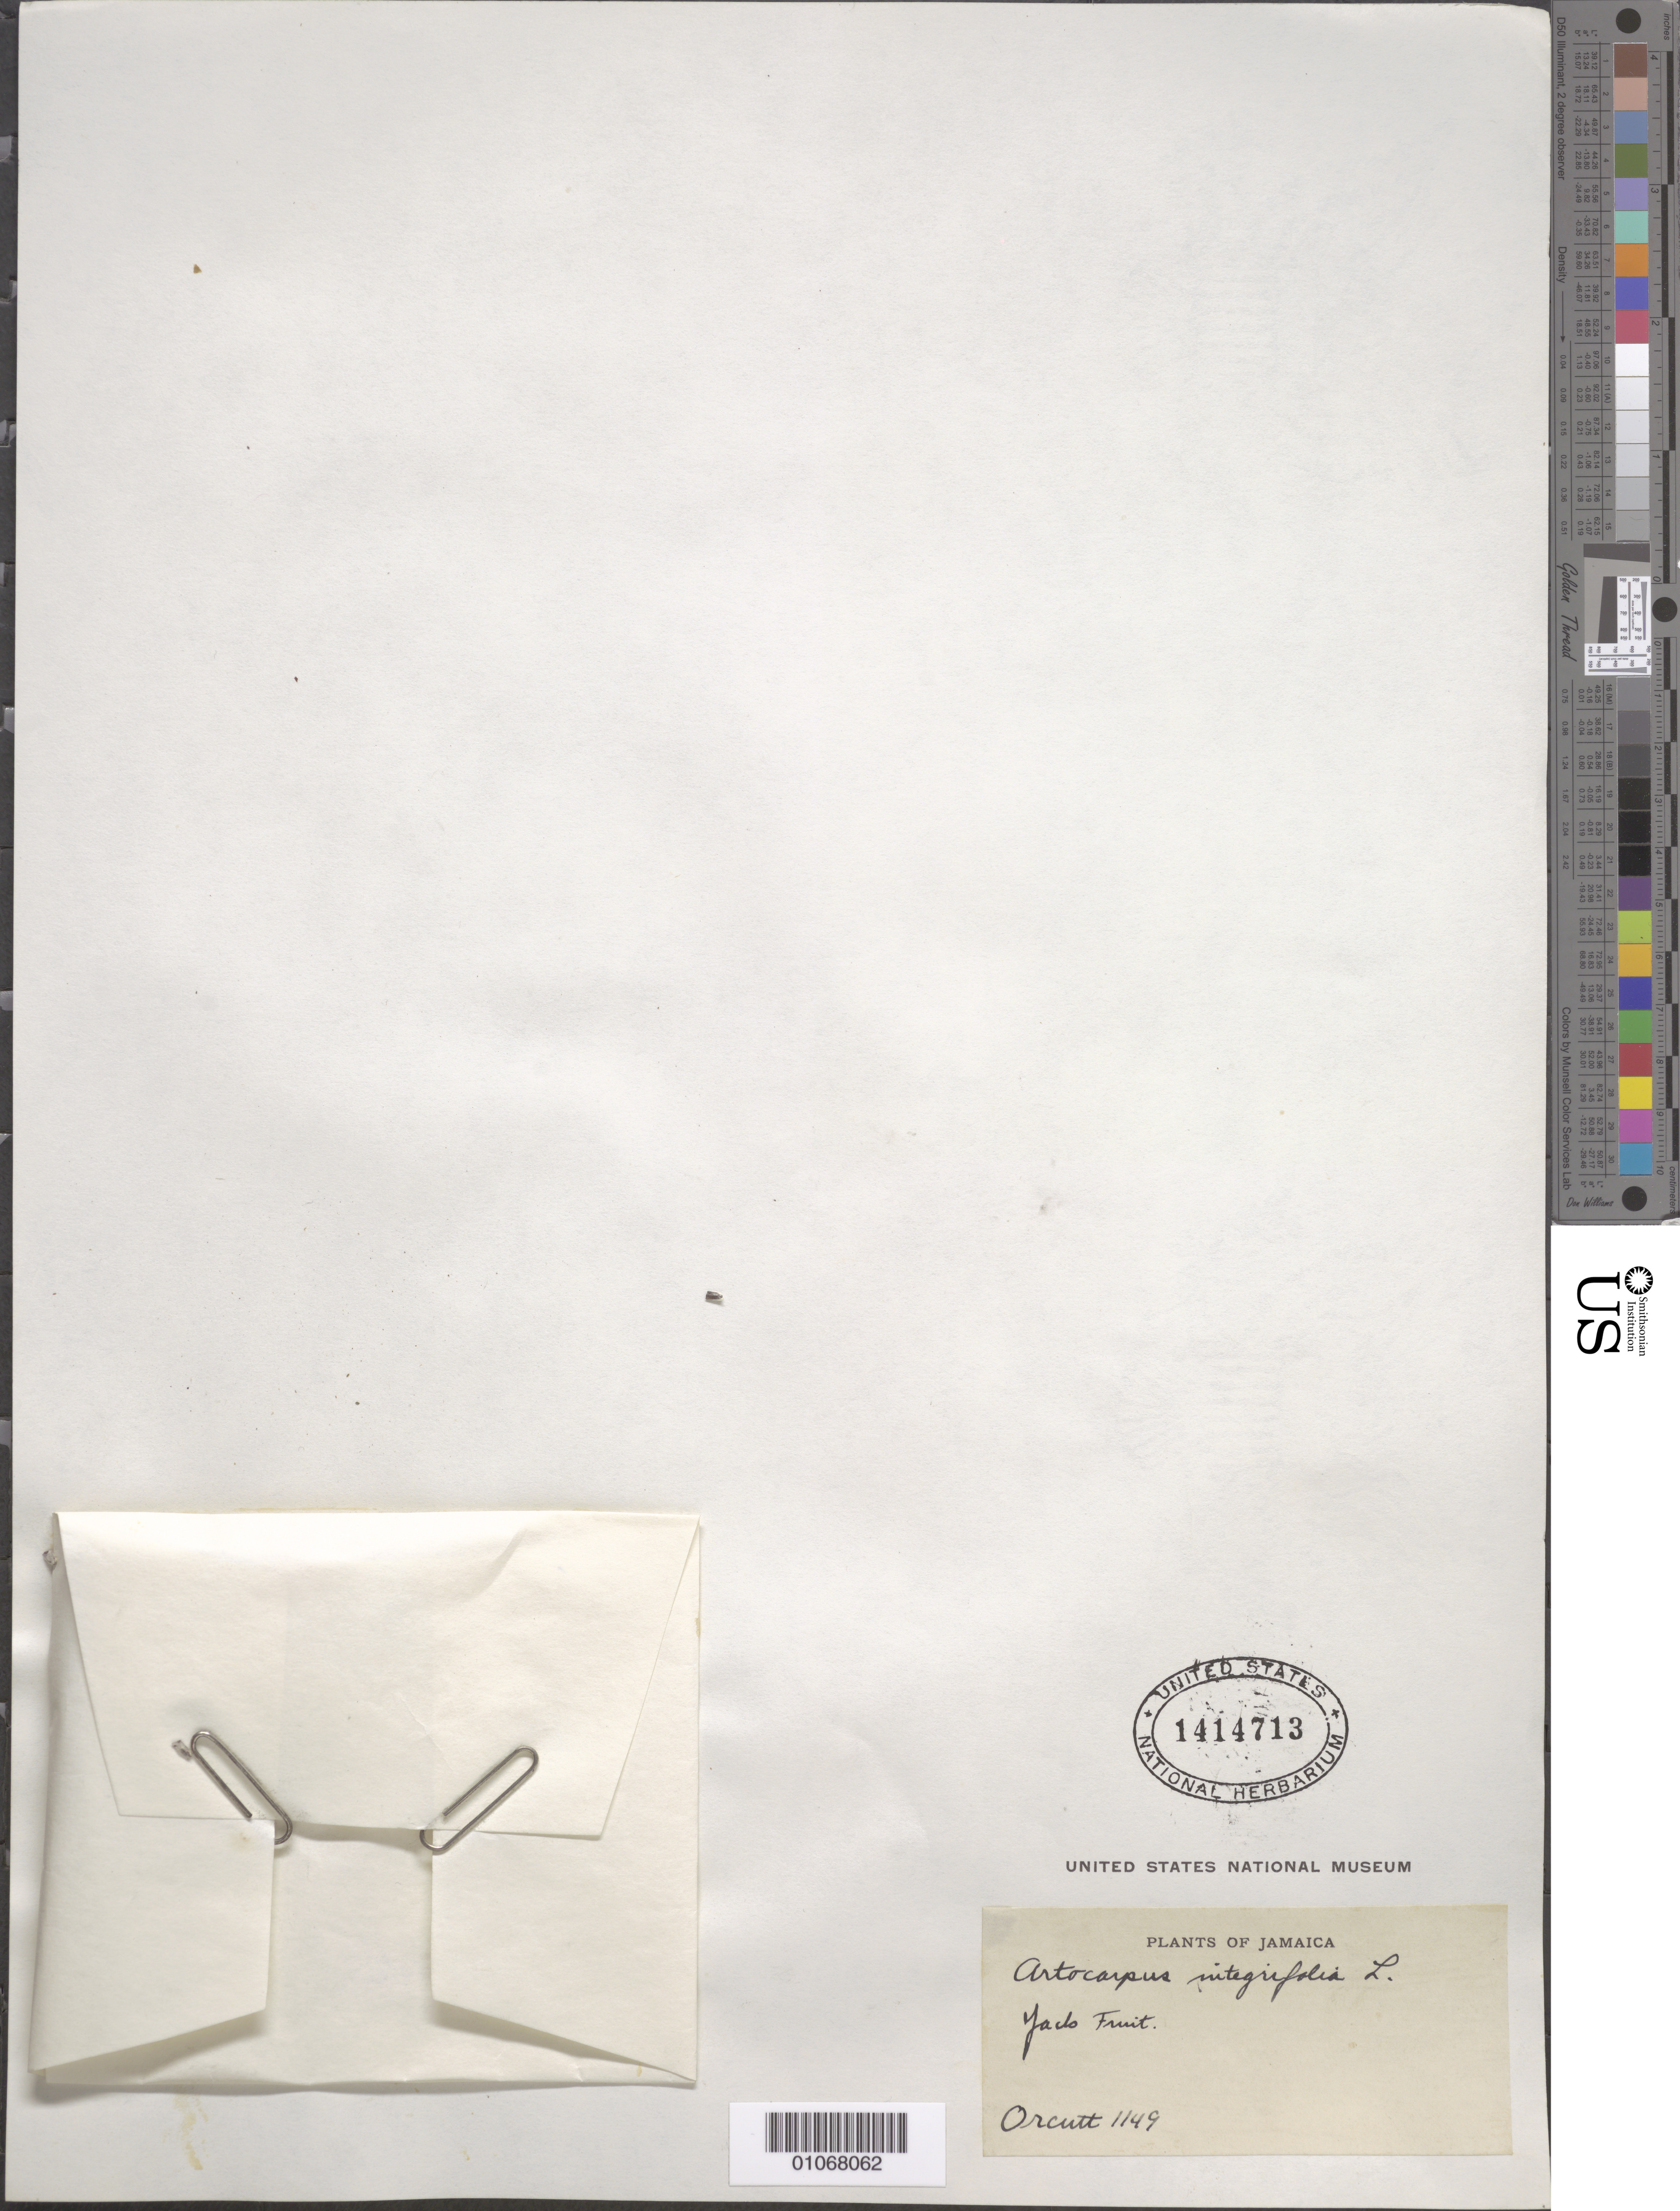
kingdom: Plantae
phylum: Tracheophyta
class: Magnoliopsida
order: Rosales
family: Moraceae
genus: Artocarpus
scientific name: Artocarpus heterophyllus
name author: Lam.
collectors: C. R. Orcutt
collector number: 1149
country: Jamaica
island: Jamaica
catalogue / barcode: US 1414713